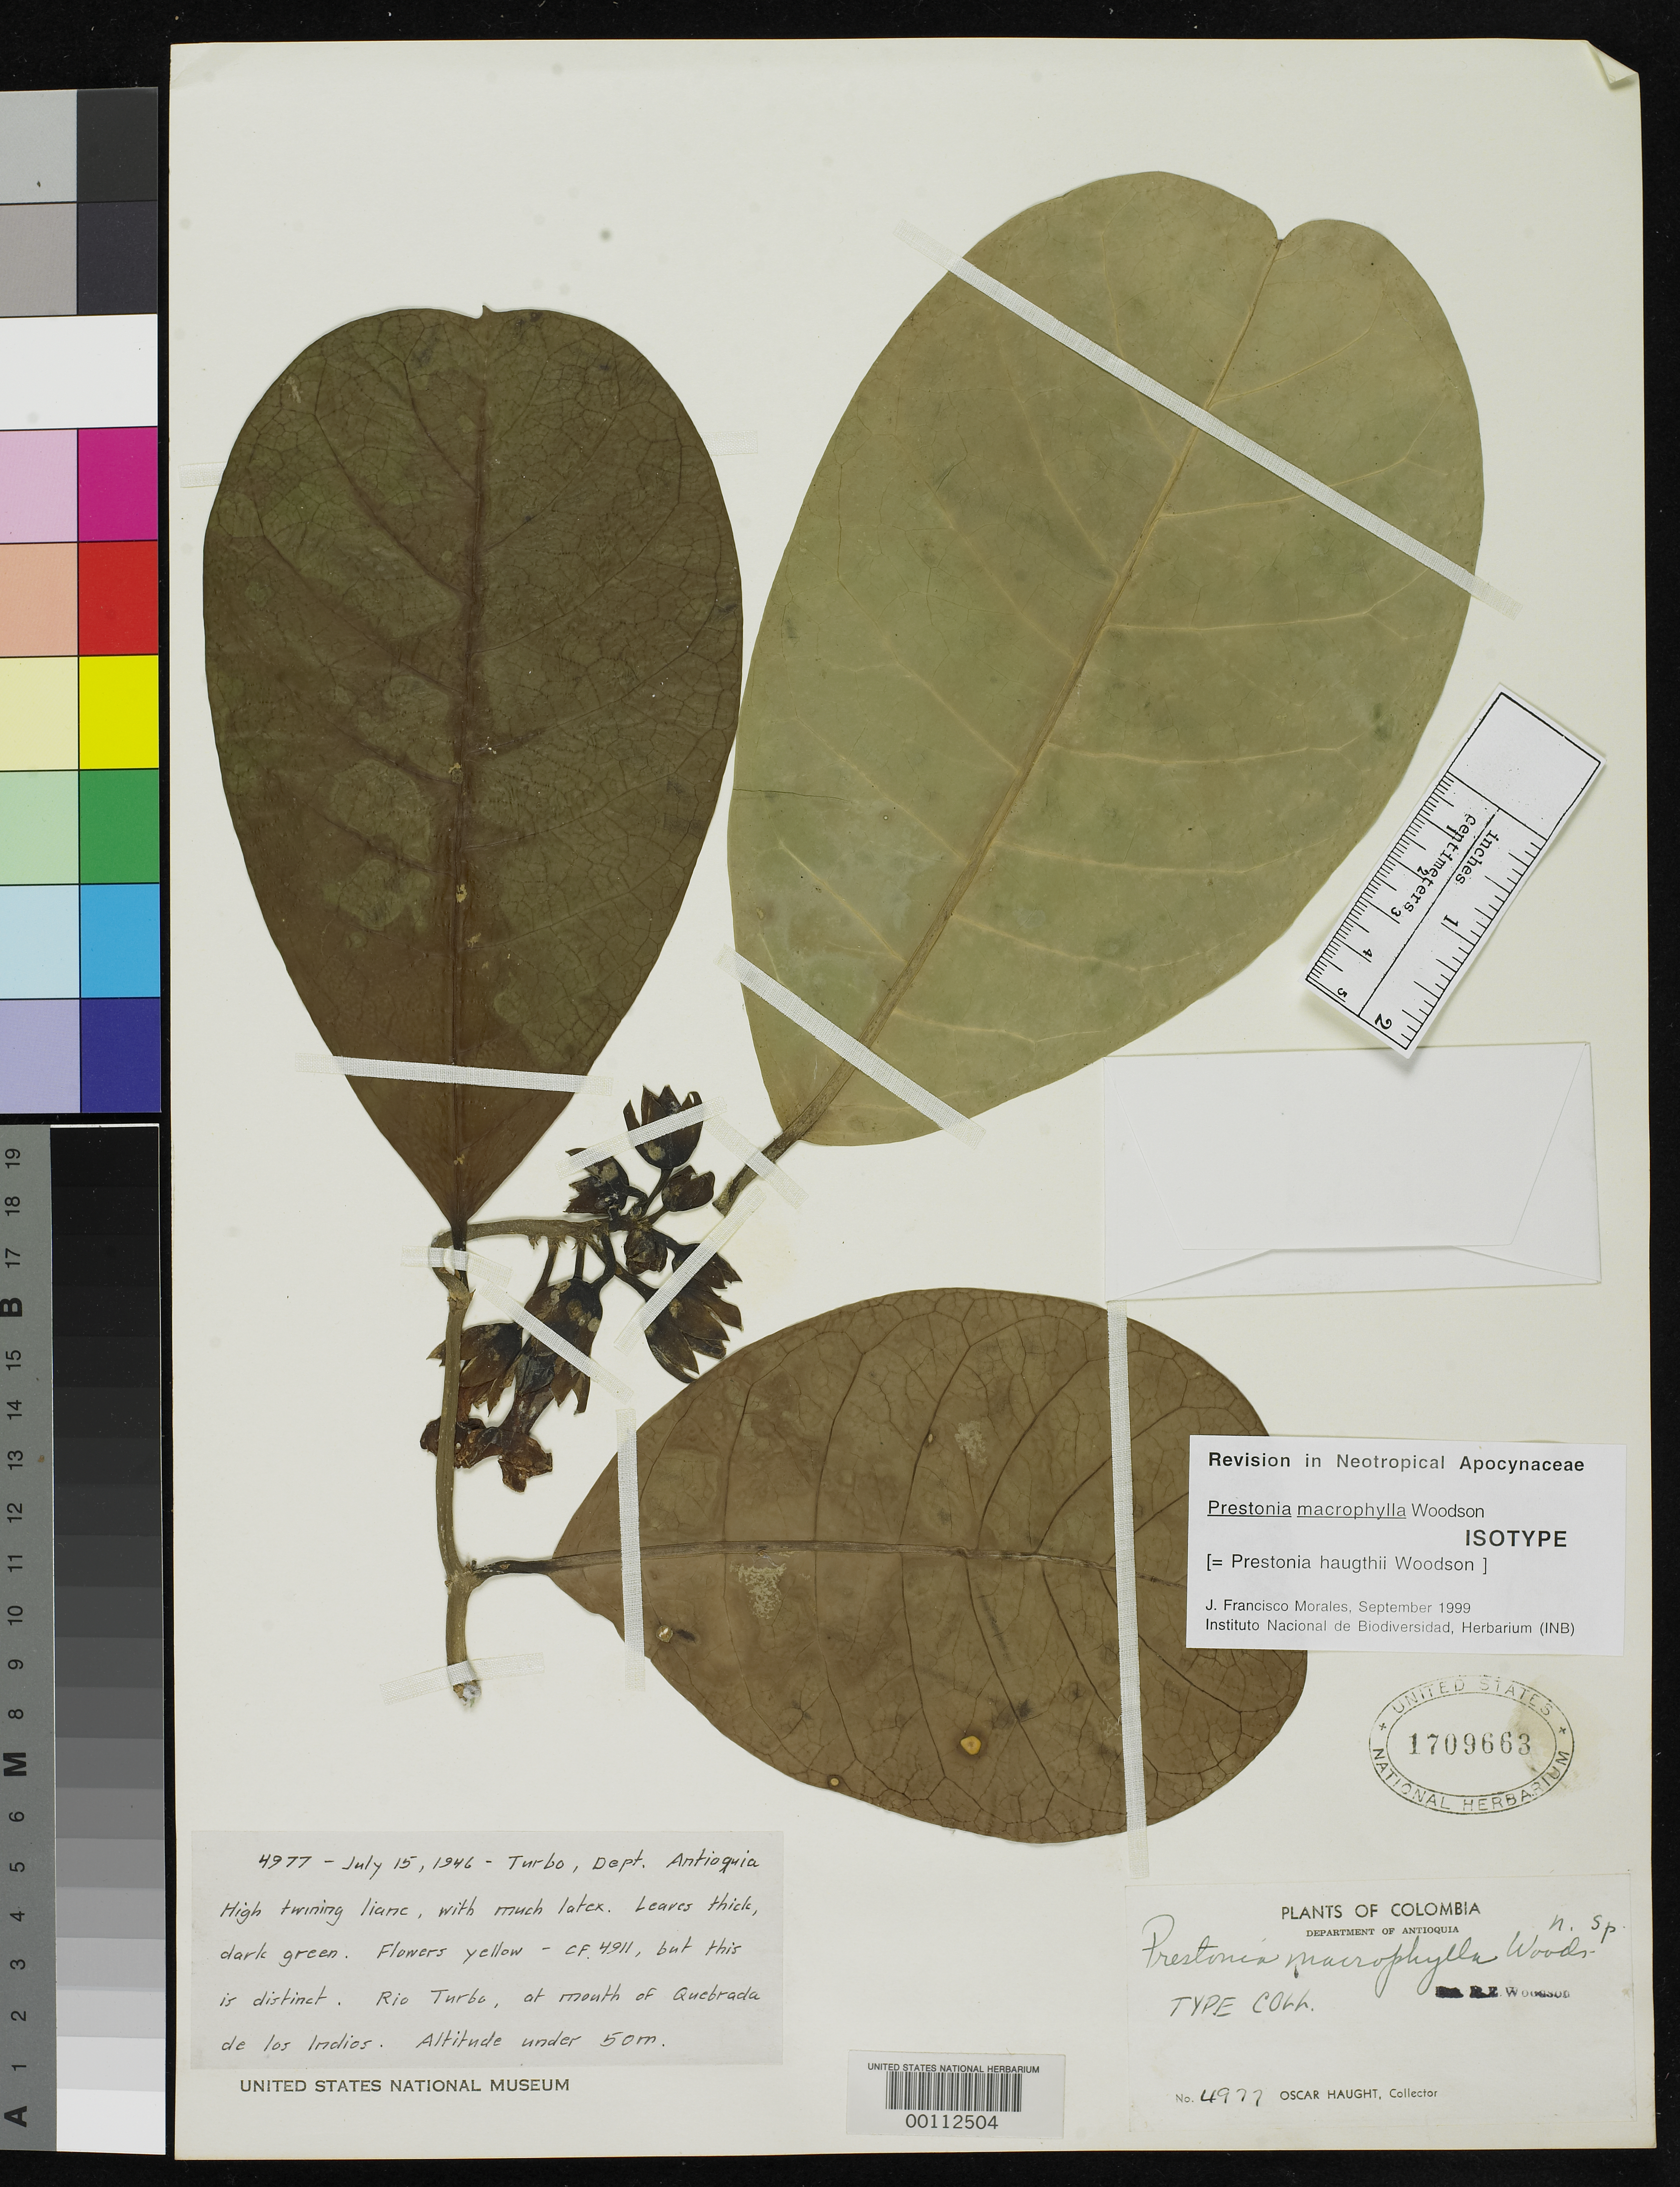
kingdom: Plantae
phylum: Tracheophyta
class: Magnoliopsida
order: Gentianales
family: Apocynaceae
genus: Prestonia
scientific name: Prestonia macrophylla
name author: Woodson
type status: Isotype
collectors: O. L. Haught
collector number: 4977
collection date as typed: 15 Jul 1946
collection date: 1946-07-15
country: Colombia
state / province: Antioquia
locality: Turbo, mouth of Quebrada de Los Indios.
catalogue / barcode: US 1709663